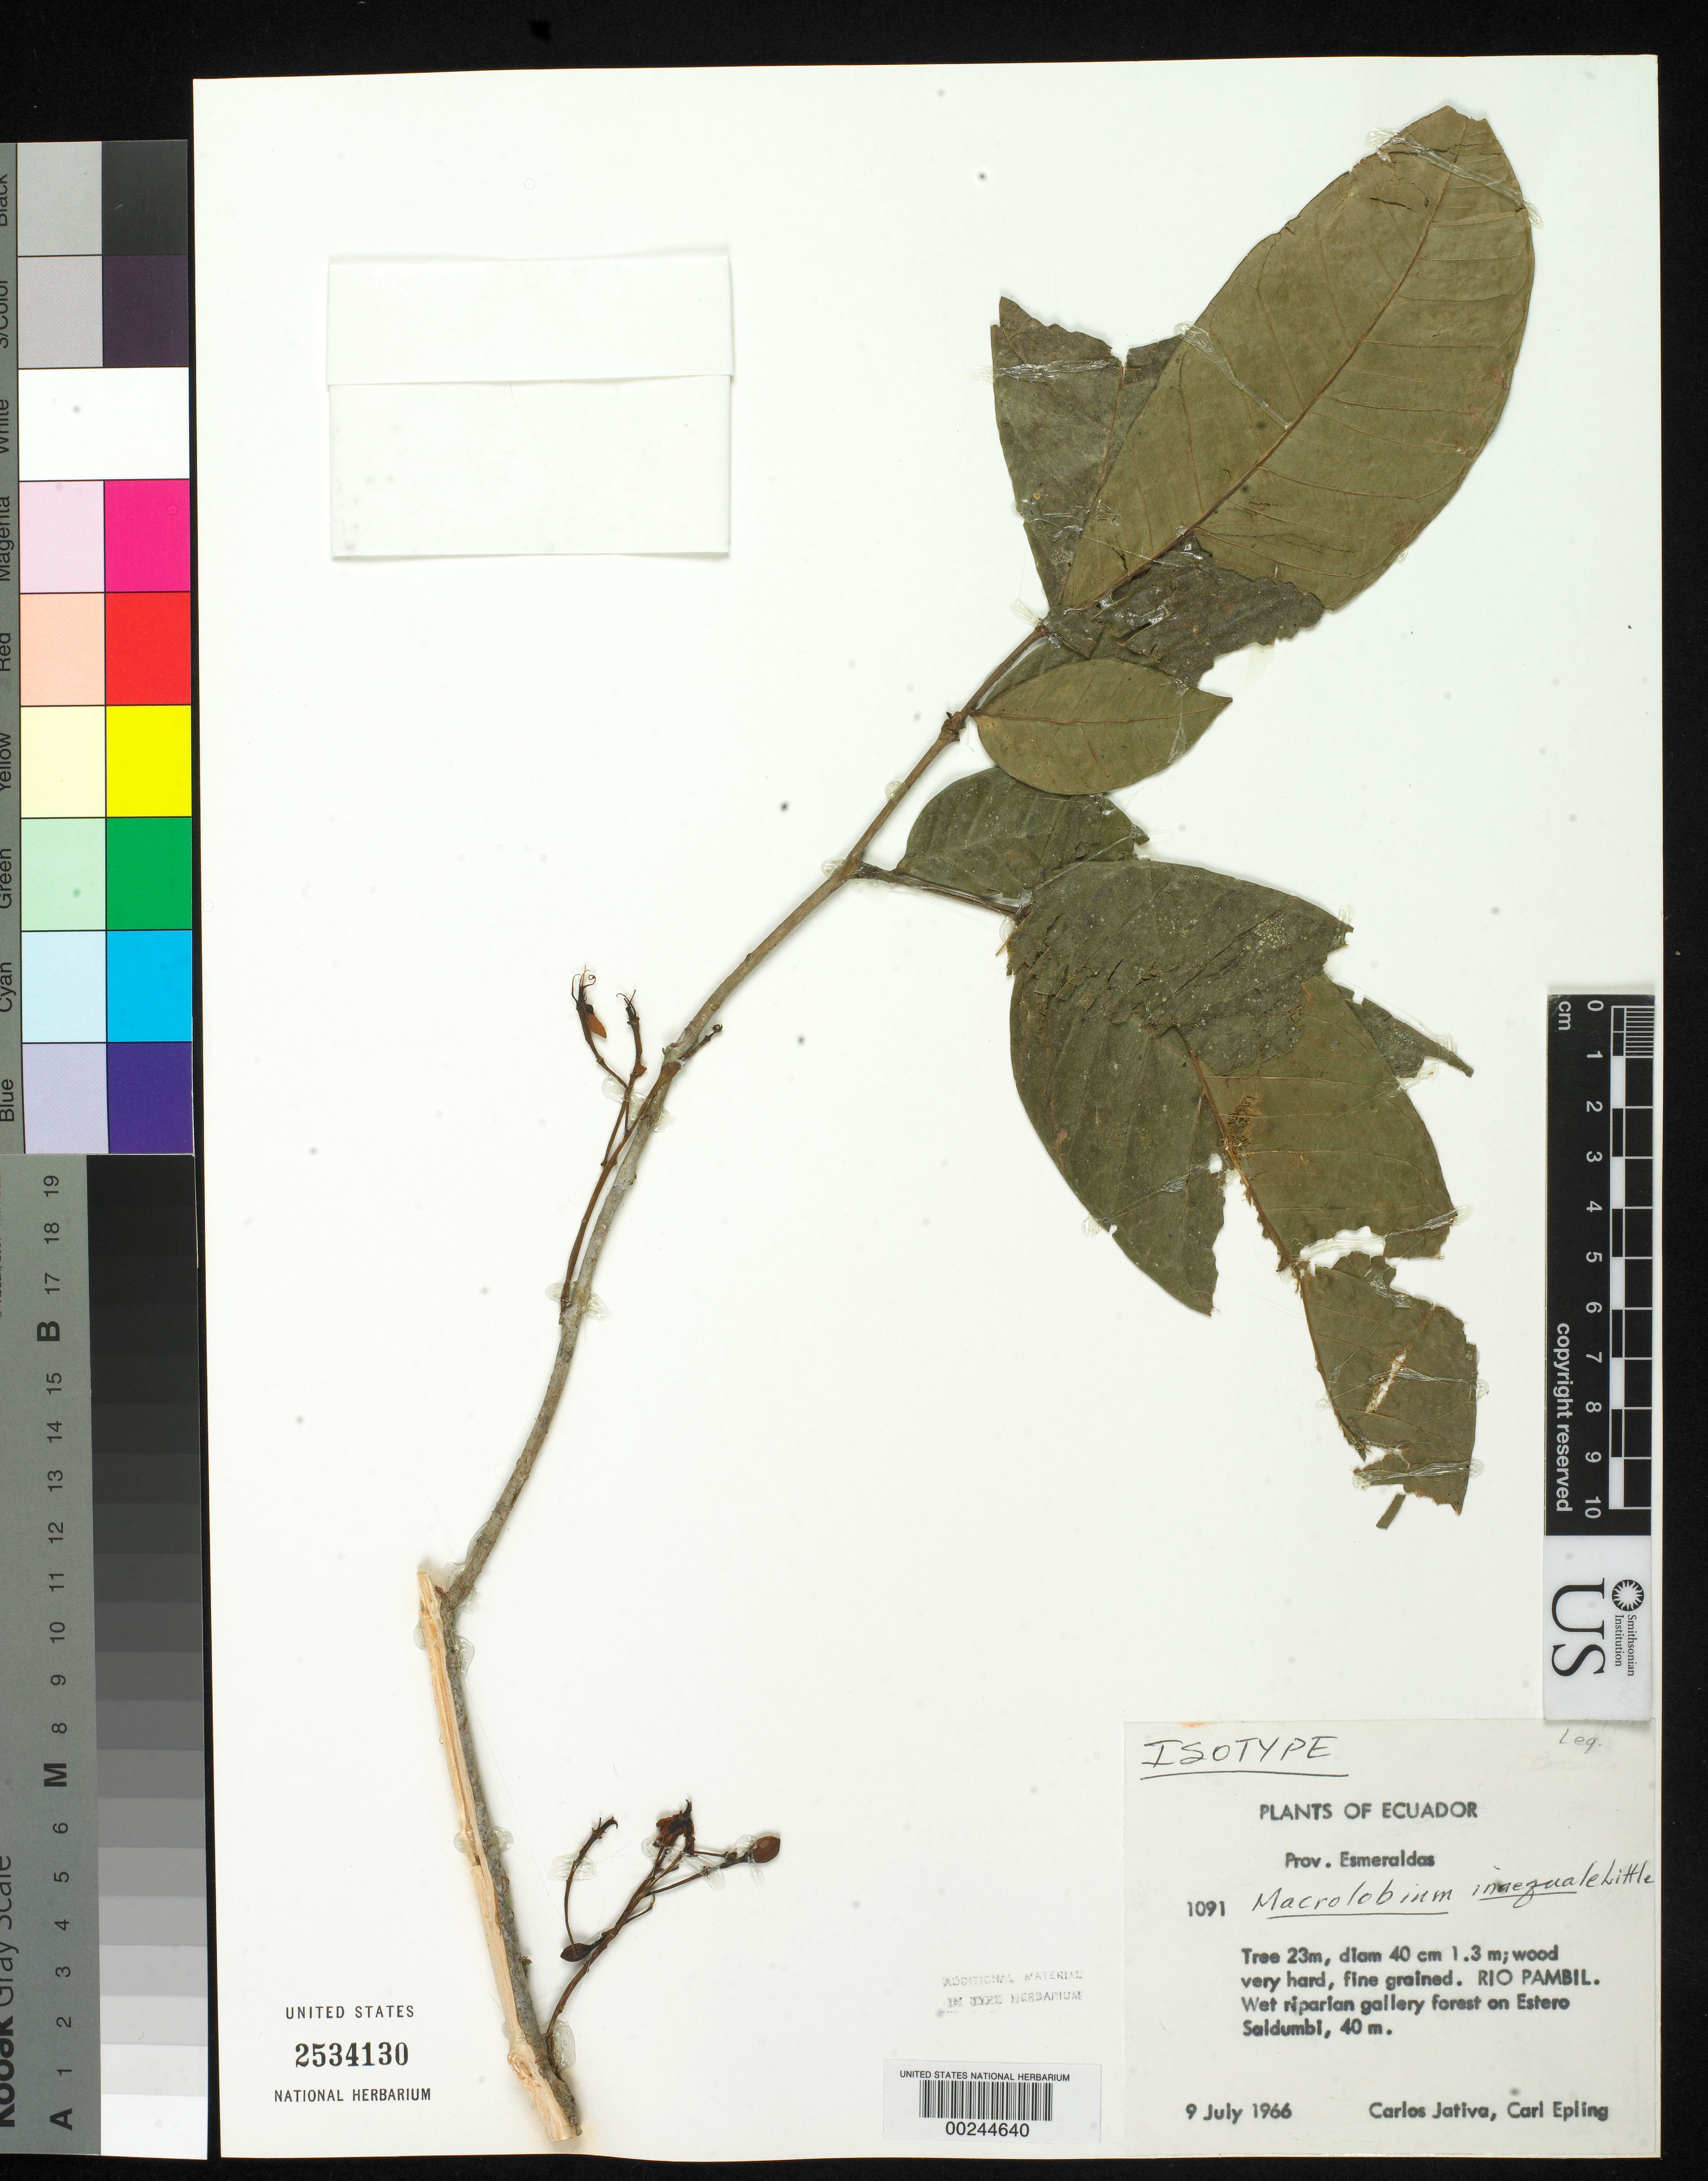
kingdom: Plantae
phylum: Tracheophyta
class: Magnoliopsida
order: Fabales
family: Fabaceae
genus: Macrolobium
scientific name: Macrolobium inaequale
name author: Little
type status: Isotype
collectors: C. D. Játiva & C. C. Epling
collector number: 1091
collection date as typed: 09 Jul 1966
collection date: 1966-07-09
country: Ecuador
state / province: Esmeraldas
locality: Rio Pambil, Estero Sandumbizon.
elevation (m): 40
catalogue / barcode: US 2534130